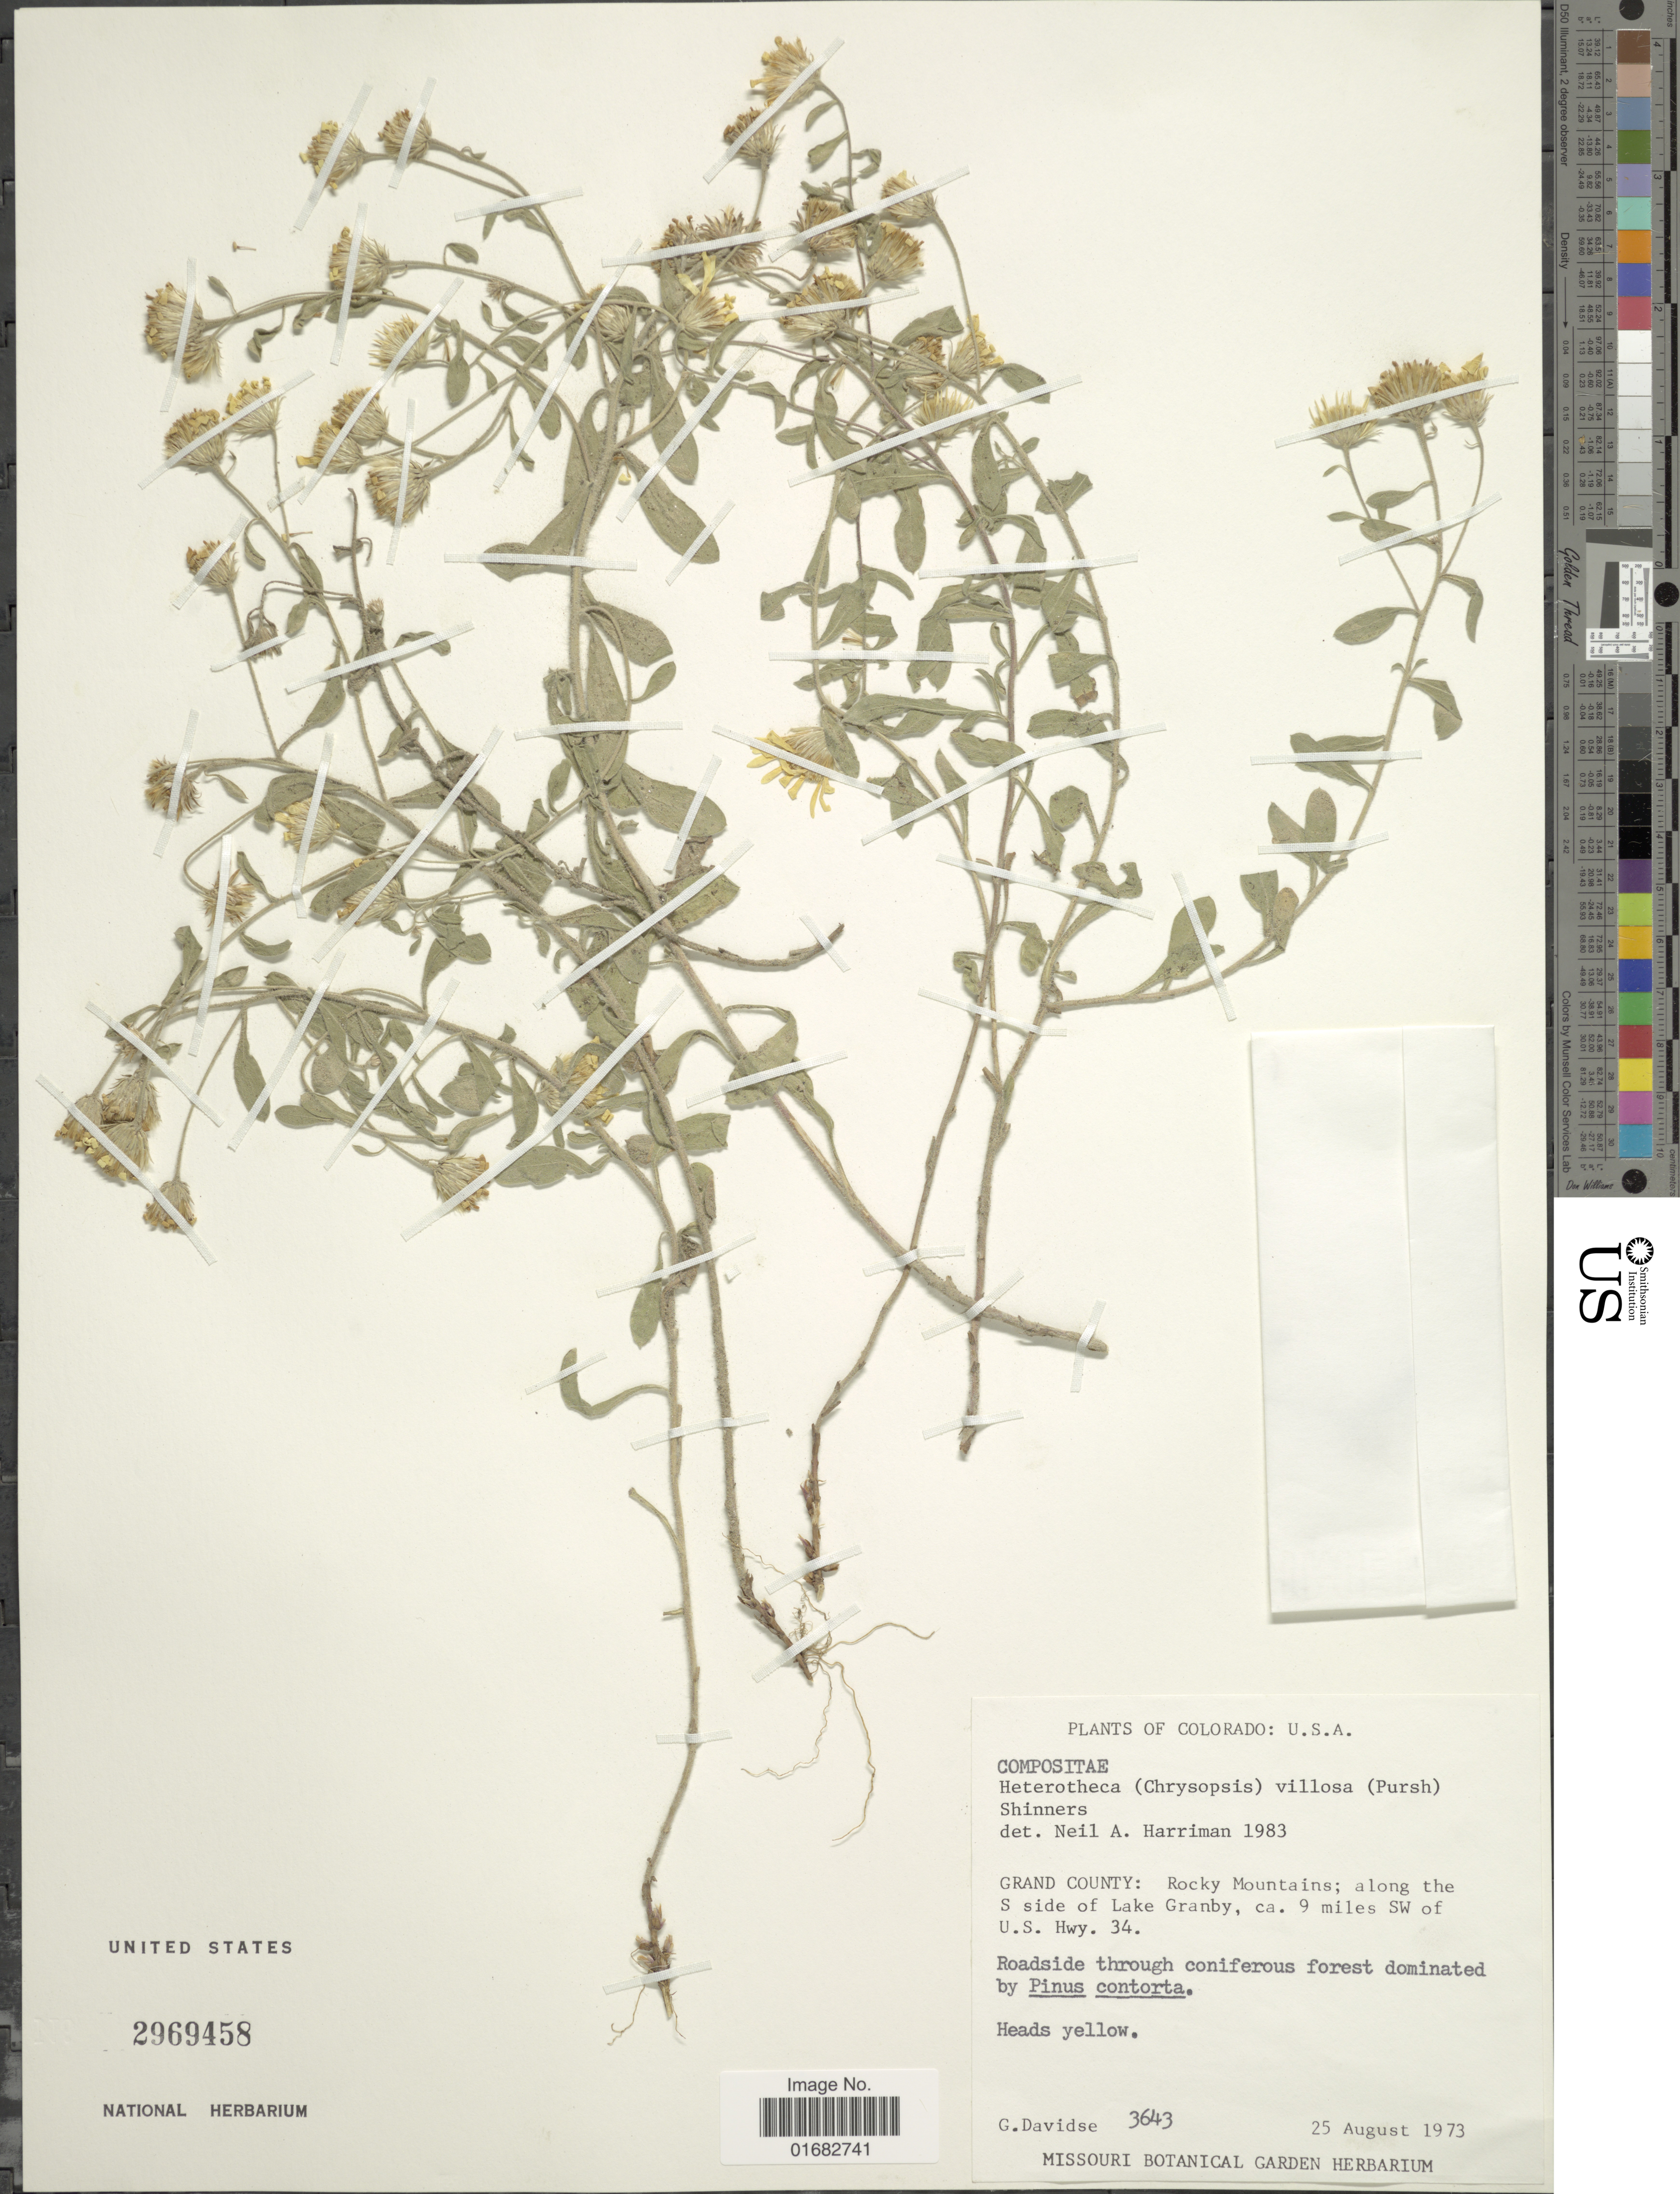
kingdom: Plantae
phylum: Tracheophyta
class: Magnoliopsida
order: Asterales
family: Asteraceae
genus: Heterotheca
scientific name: Heterotheca villosa var. foliosa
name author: (Nutt.) V.L. Harms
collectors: G. Davidse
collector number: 3643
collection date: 1973-08-25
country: United States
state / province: Colorado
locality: Grand County: Rocky Mountains; along the S side of Lake Granby, ca. 9 miles SW of U.S. Hwy. 34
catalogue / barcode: US 2969458